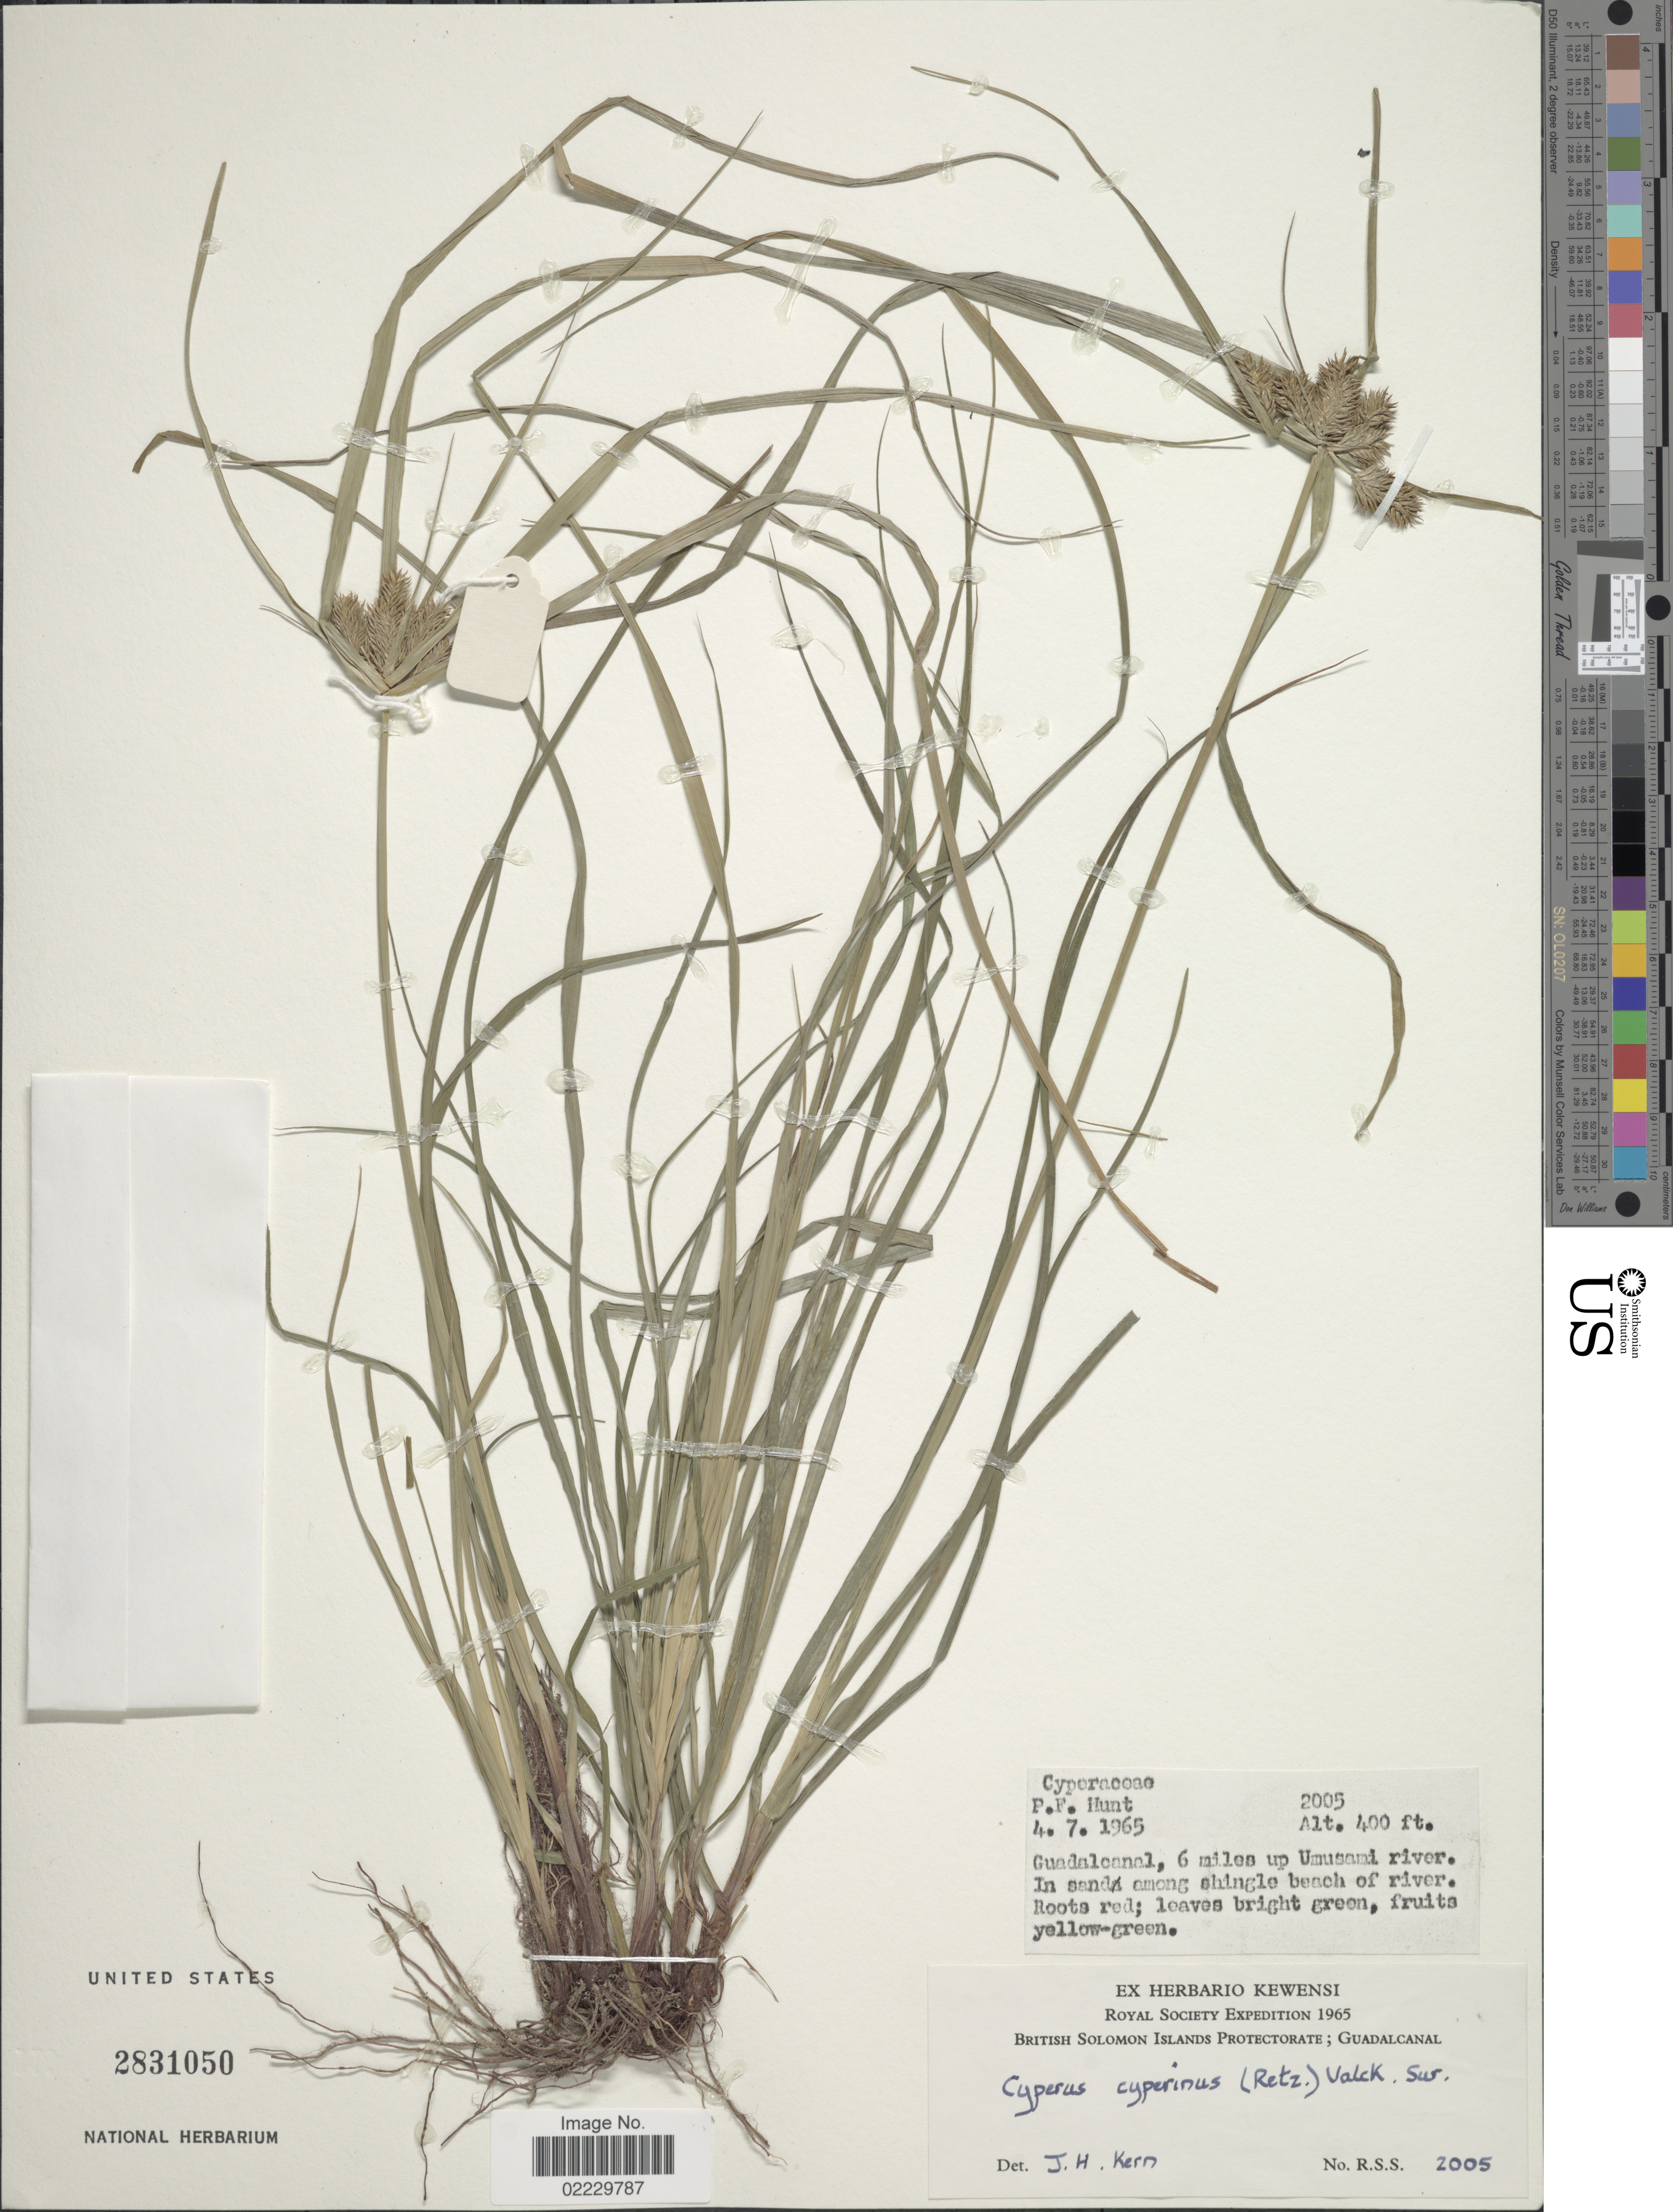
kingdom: Plantae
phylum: Tracheophyta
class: Liliopsida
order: Poales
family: Cyperaceae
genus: Cyperus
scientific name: Cyperus cyperinus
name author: (Retz.) Valck. Sur.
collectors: P. F. Hunt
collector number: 2005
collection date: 1965-07-04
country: Solomon Islands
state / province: Solomon Islands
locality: Guadacanal, 6 miles up Umusani river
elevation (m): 122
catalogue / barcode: US 2831050